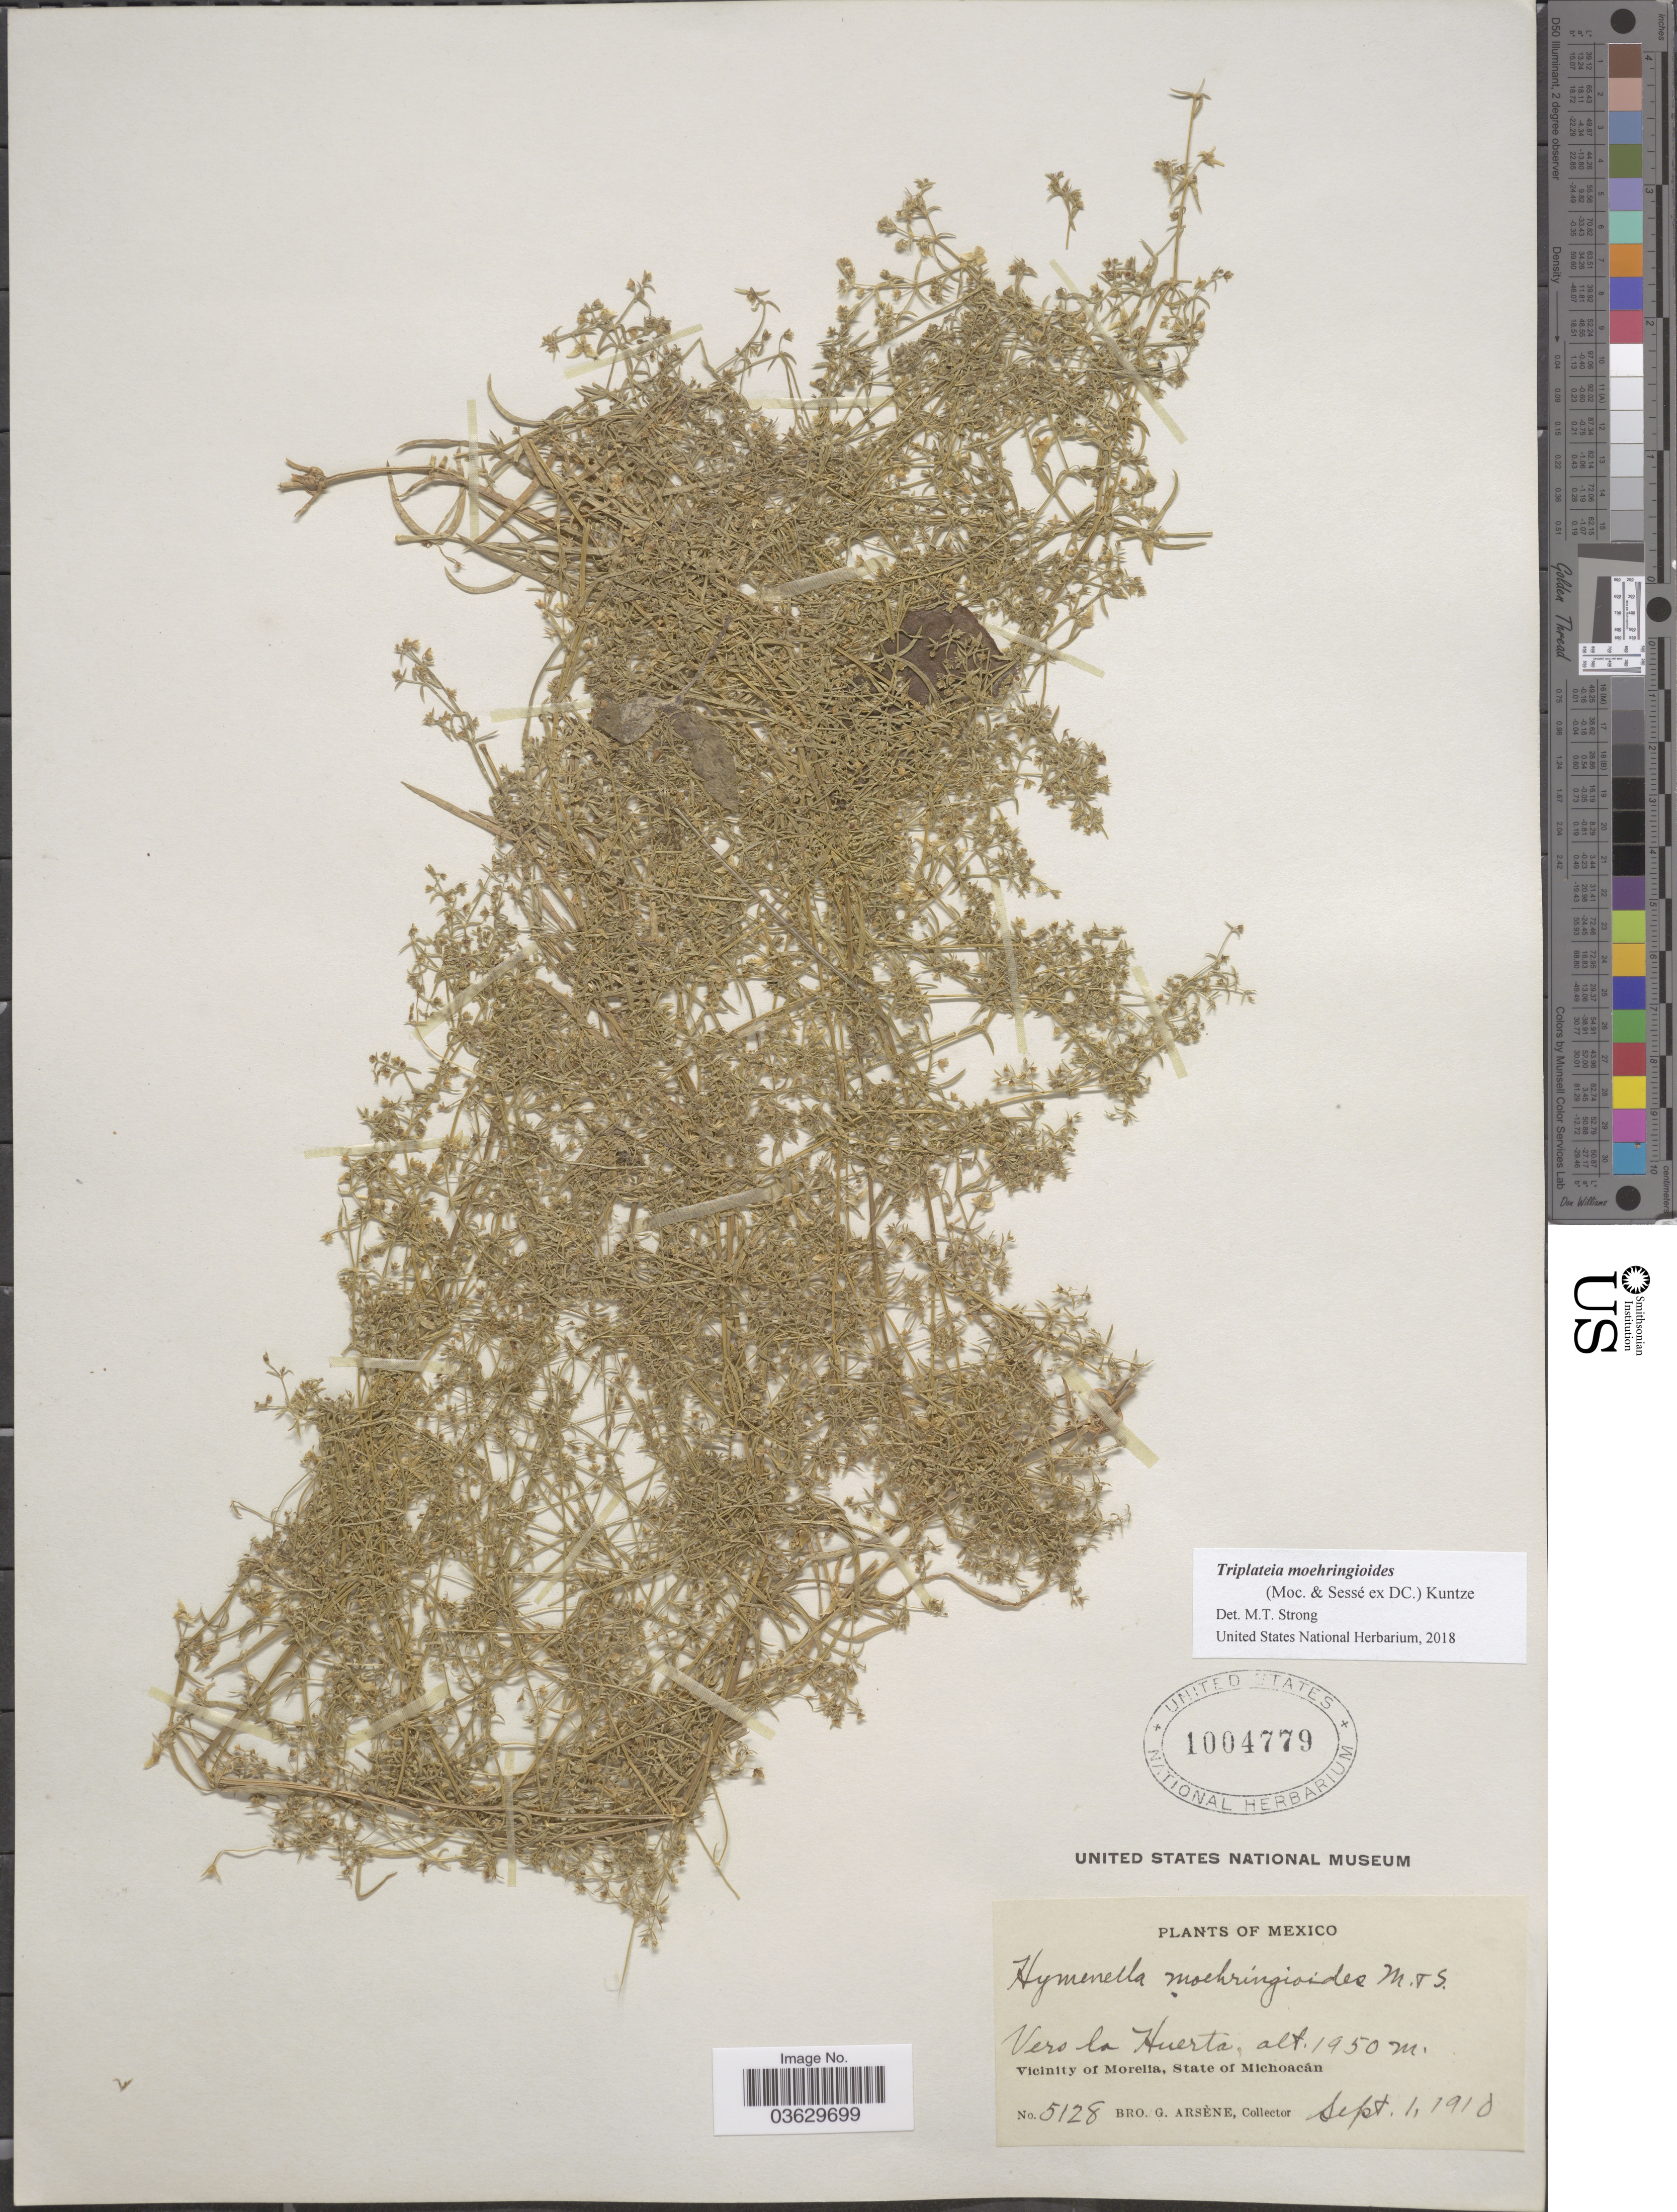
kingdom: Plantae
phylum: Tracheophyta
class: Magnoliopsida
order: Caryophyllales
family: Caryophyllaceae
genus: Triplateia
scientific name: Triplateia moehringiodes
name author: (DC.) Kuntze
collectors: Bro. G. Arsène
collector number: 5128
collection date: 1918-09-01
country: Mexico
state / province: Michoacán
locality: Vero la Huerta. Vicinity of Morelia.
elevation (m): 1950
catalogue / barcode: US 1004779